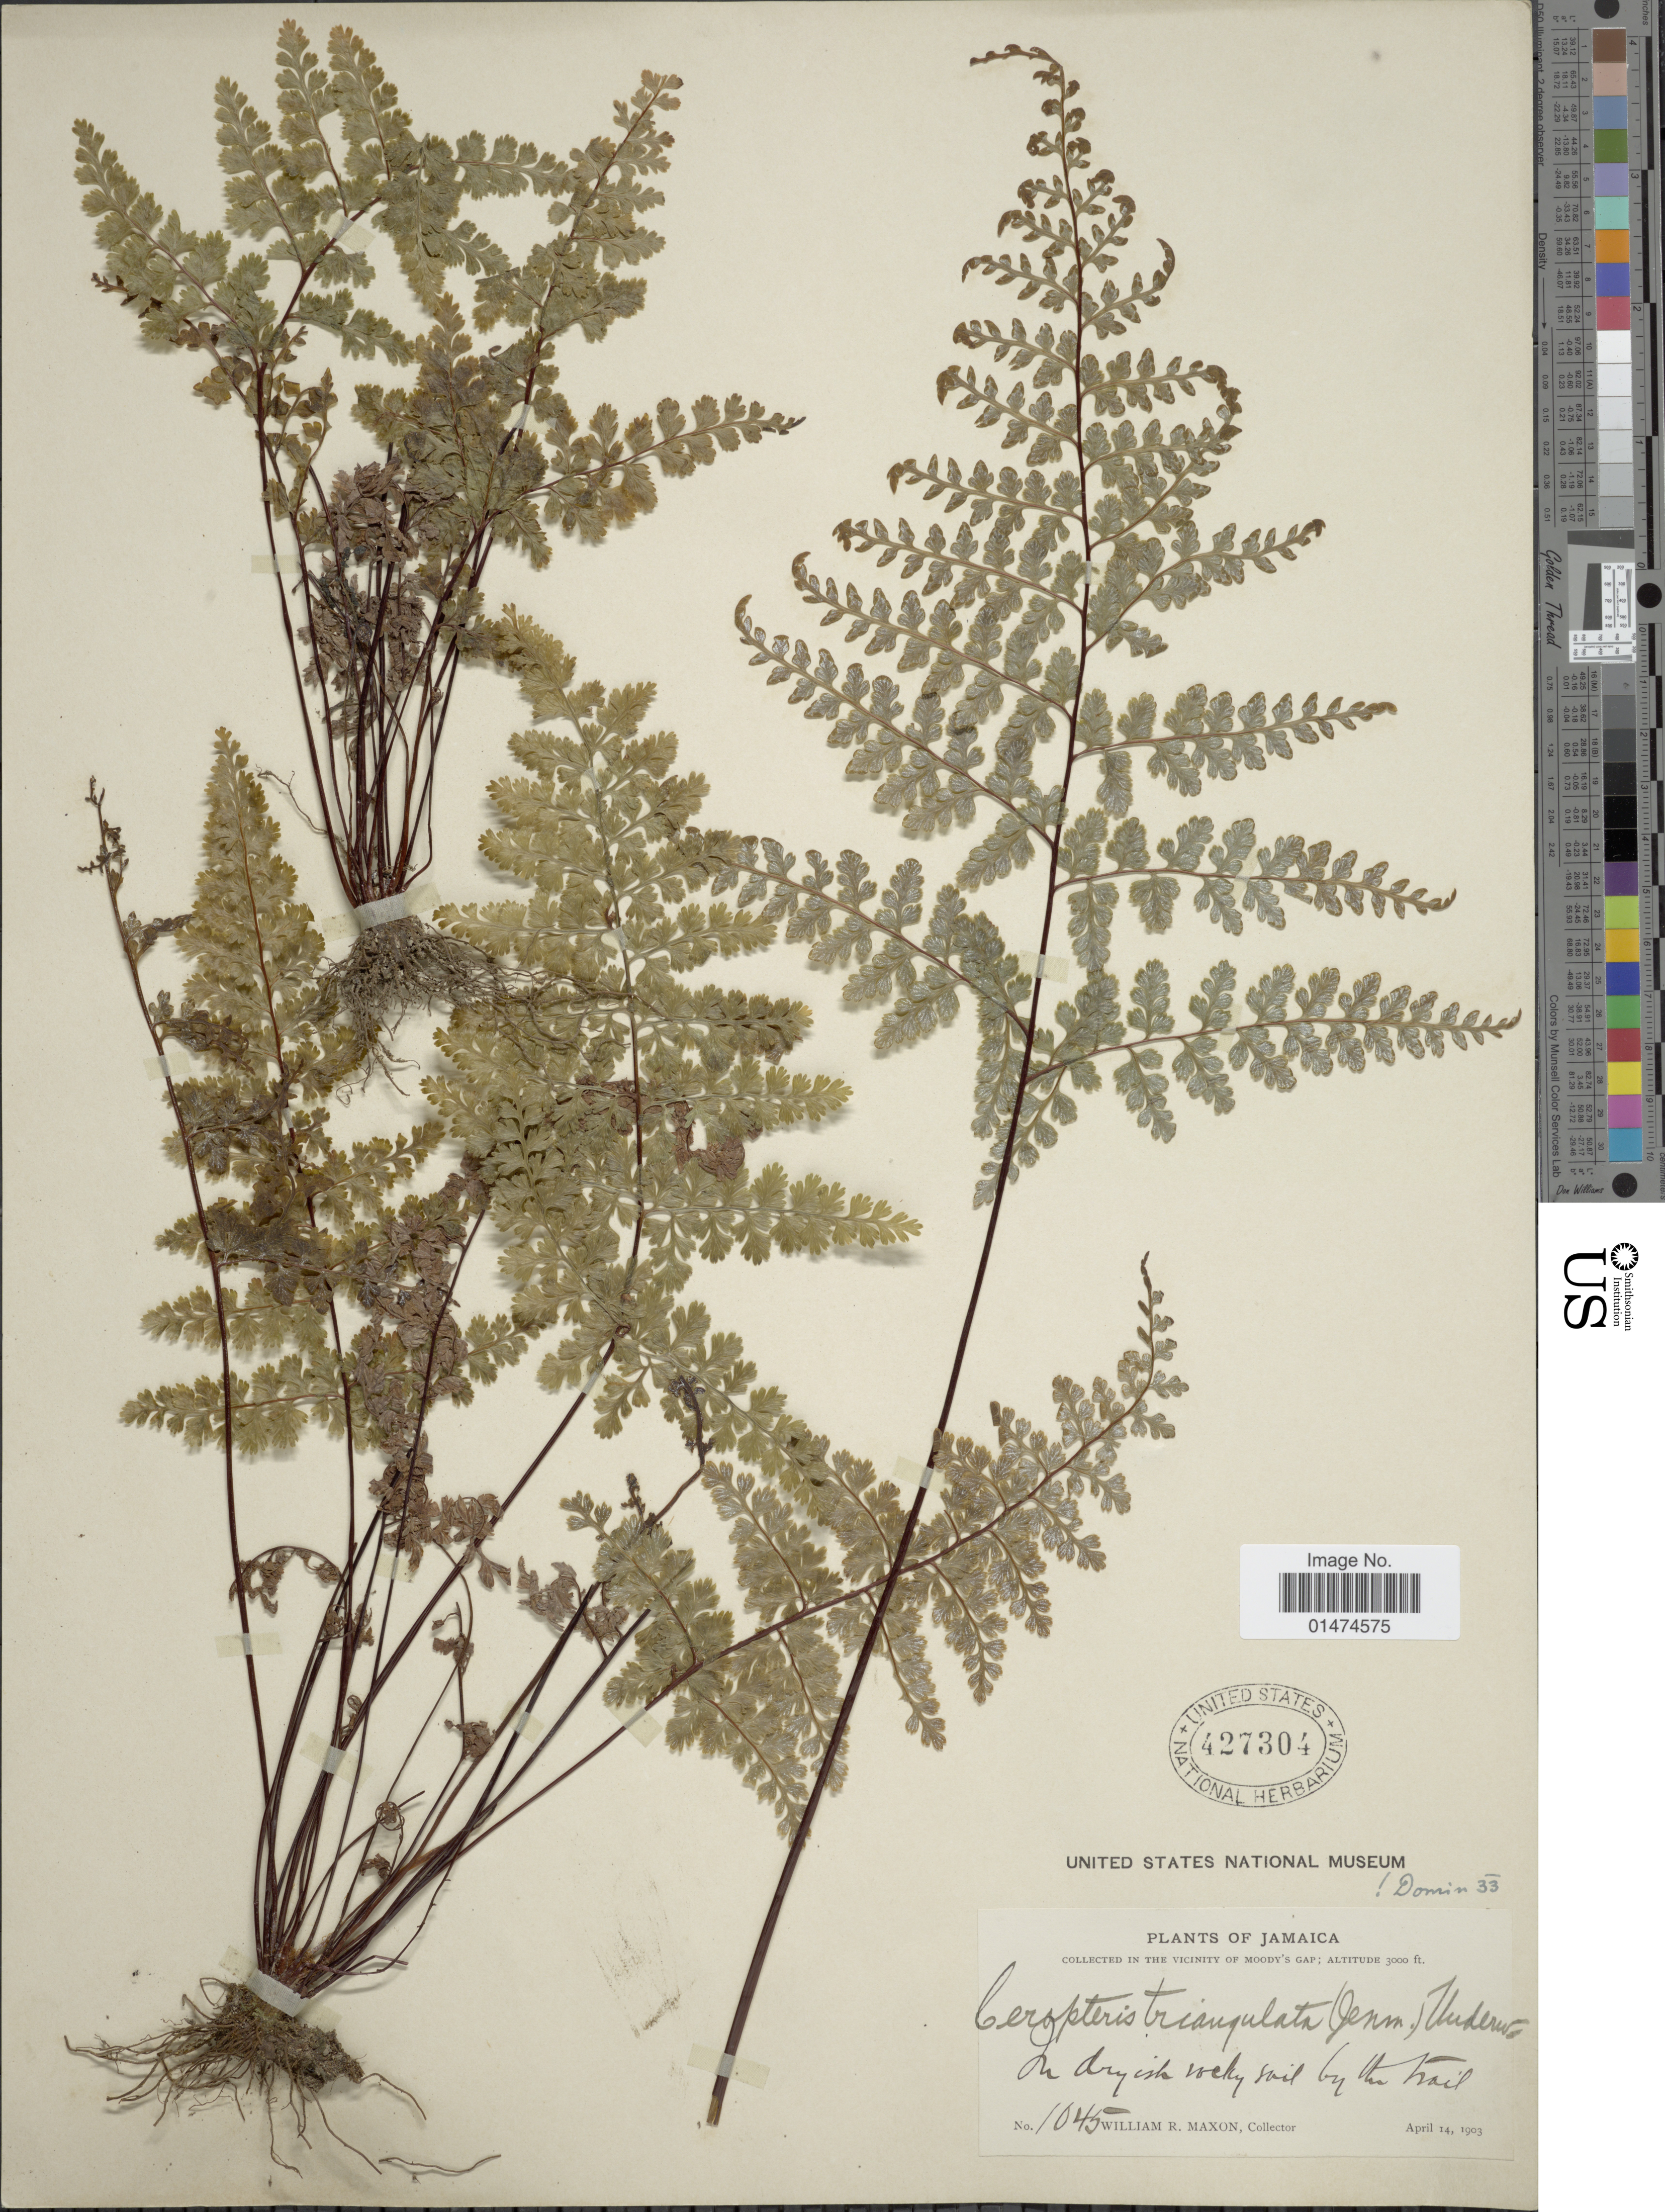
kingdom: Plantae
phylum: Tracheophyta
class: Polypodiopsida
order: Polypodiales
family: Pteridaceae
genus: Pityrogramma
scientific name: Pityrogramma triangulata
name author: (Jenman) Maxon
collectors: W. R. Maxon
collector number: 1045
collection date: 1903-04-14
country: Jamaica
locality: Jamaica, Vicinity of Moody's Gap.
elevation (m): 914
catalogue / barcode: US 427304